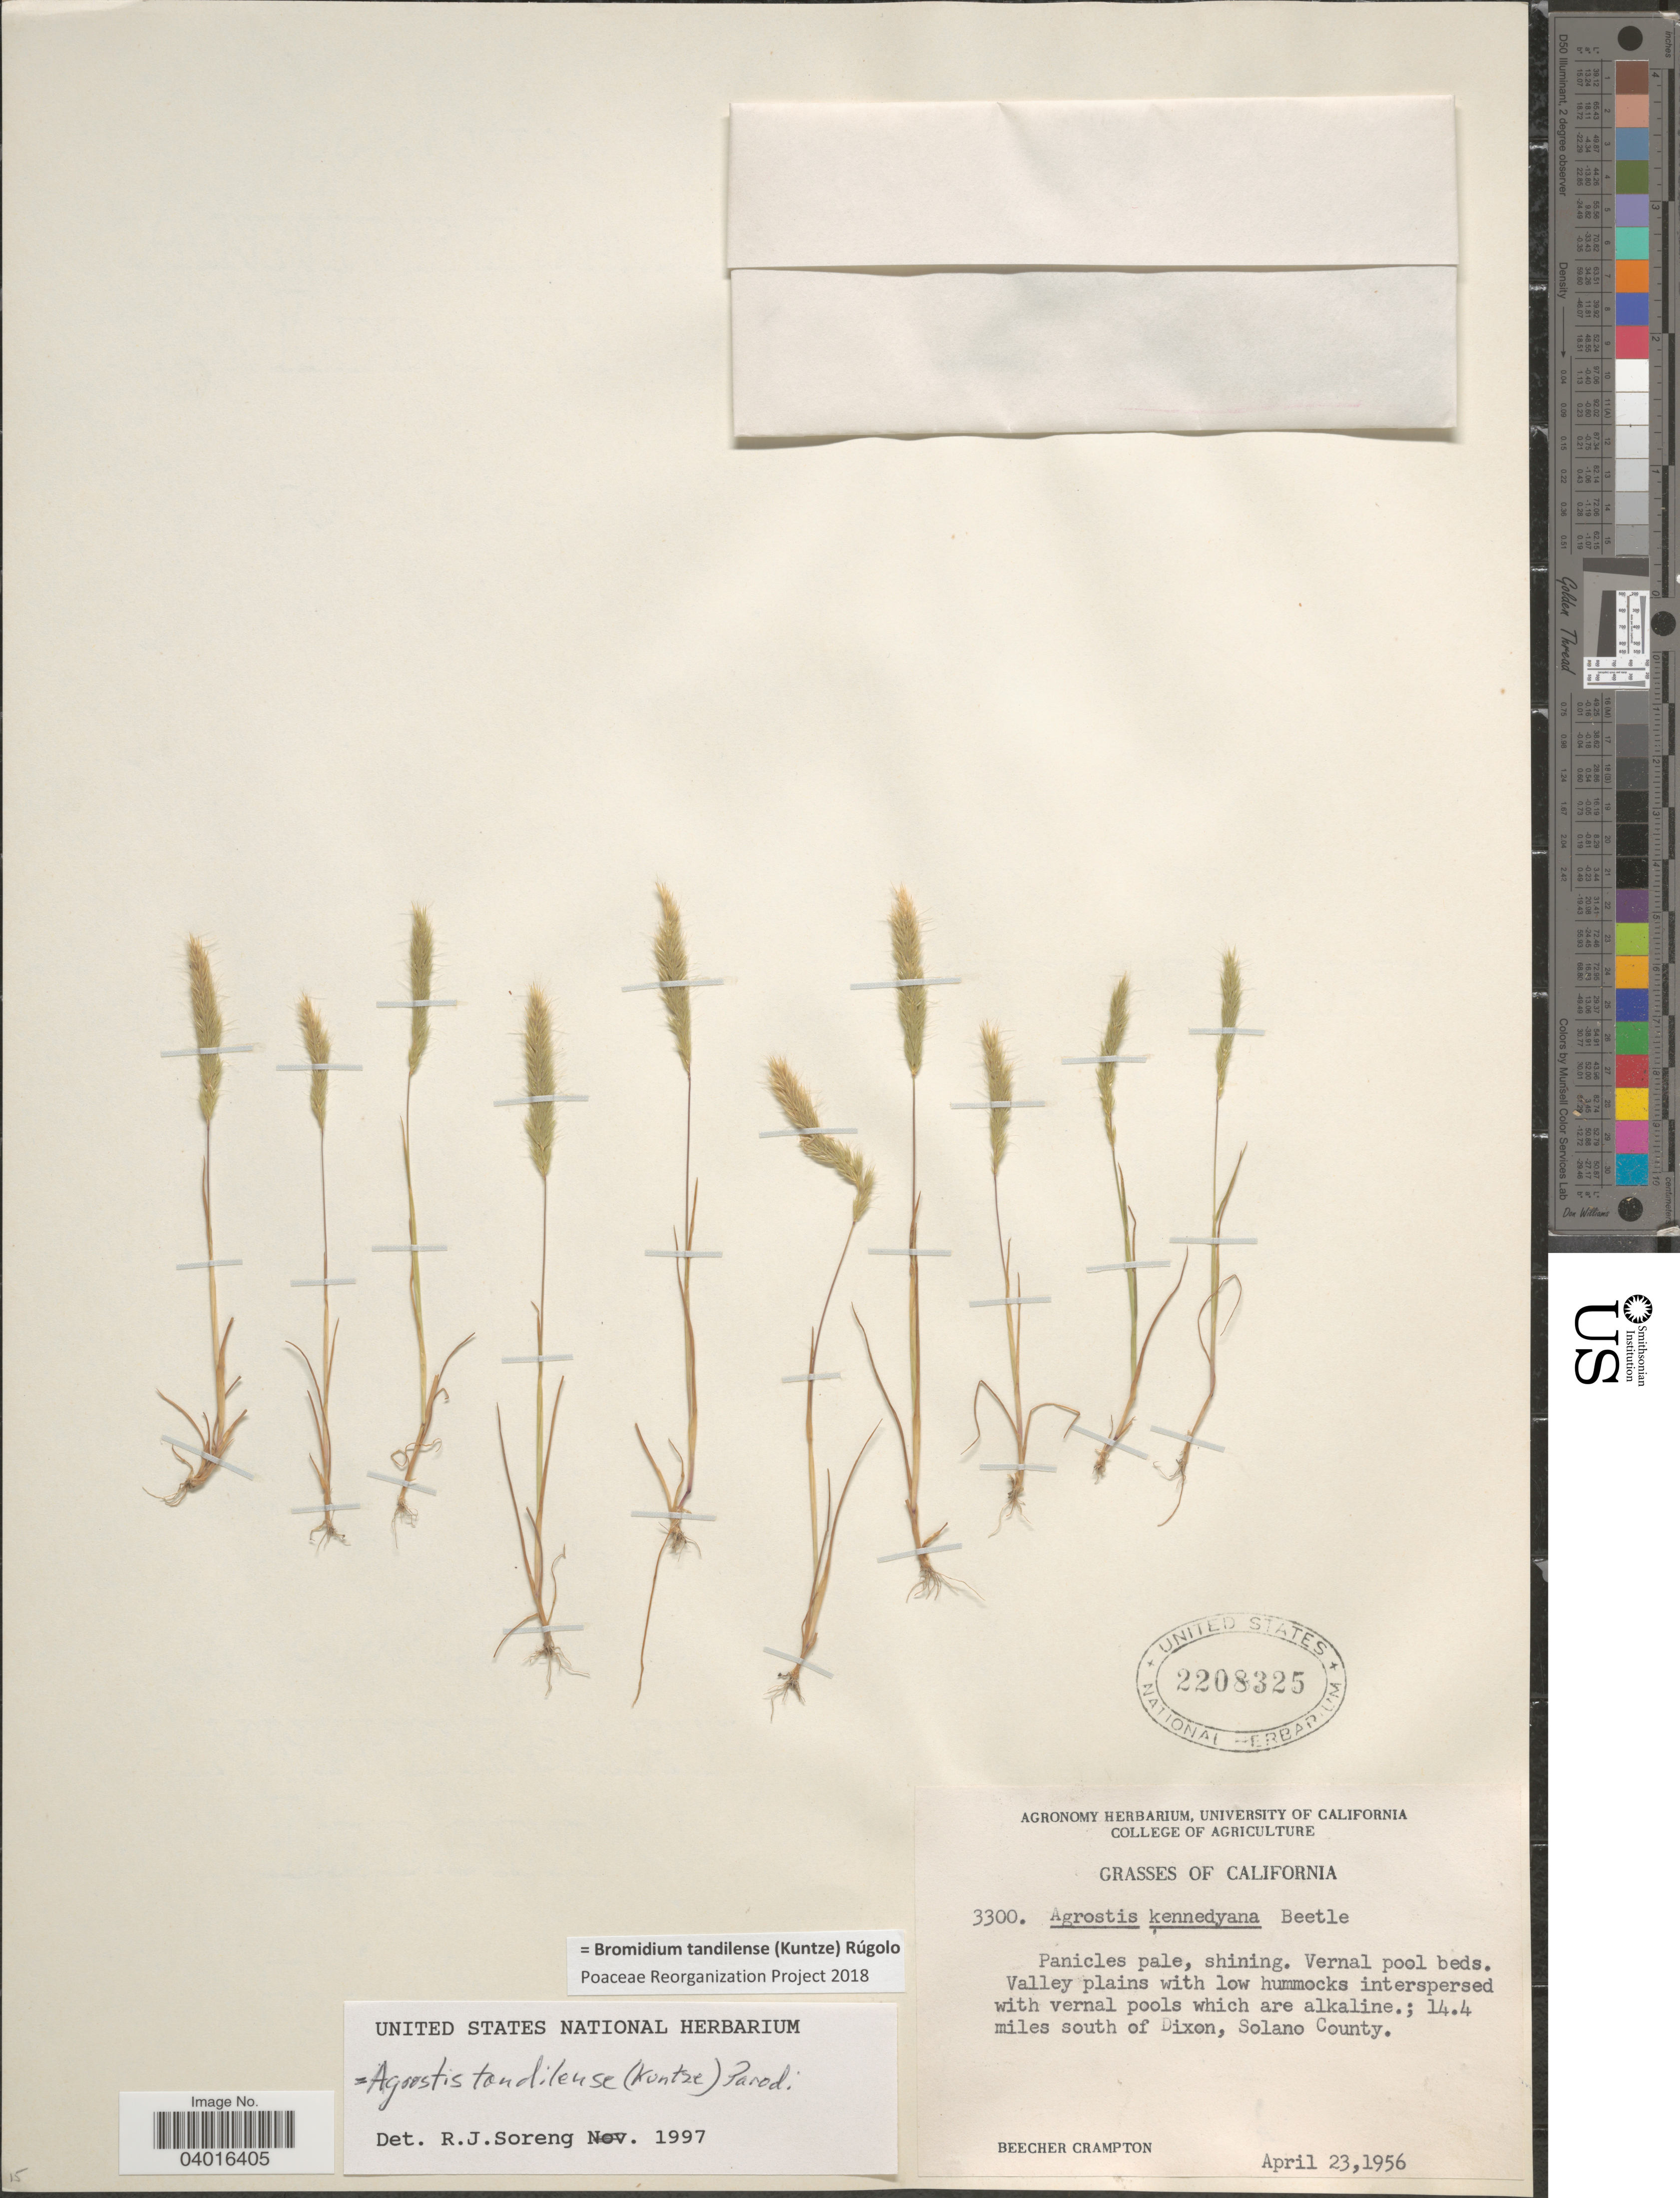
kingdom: Plantae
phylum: Tracheophyta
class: Liliopsida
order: Poales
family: Poaceae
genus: Bromidium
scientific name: Bromidium tandilense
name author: (Kuntze) Rúgolo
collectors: B. Crampton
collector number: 3300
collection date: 1956-04-23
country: United States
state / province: California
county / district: Solano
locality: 14.4 miles south of Dixon, Solano County.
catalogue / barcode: US 2208325